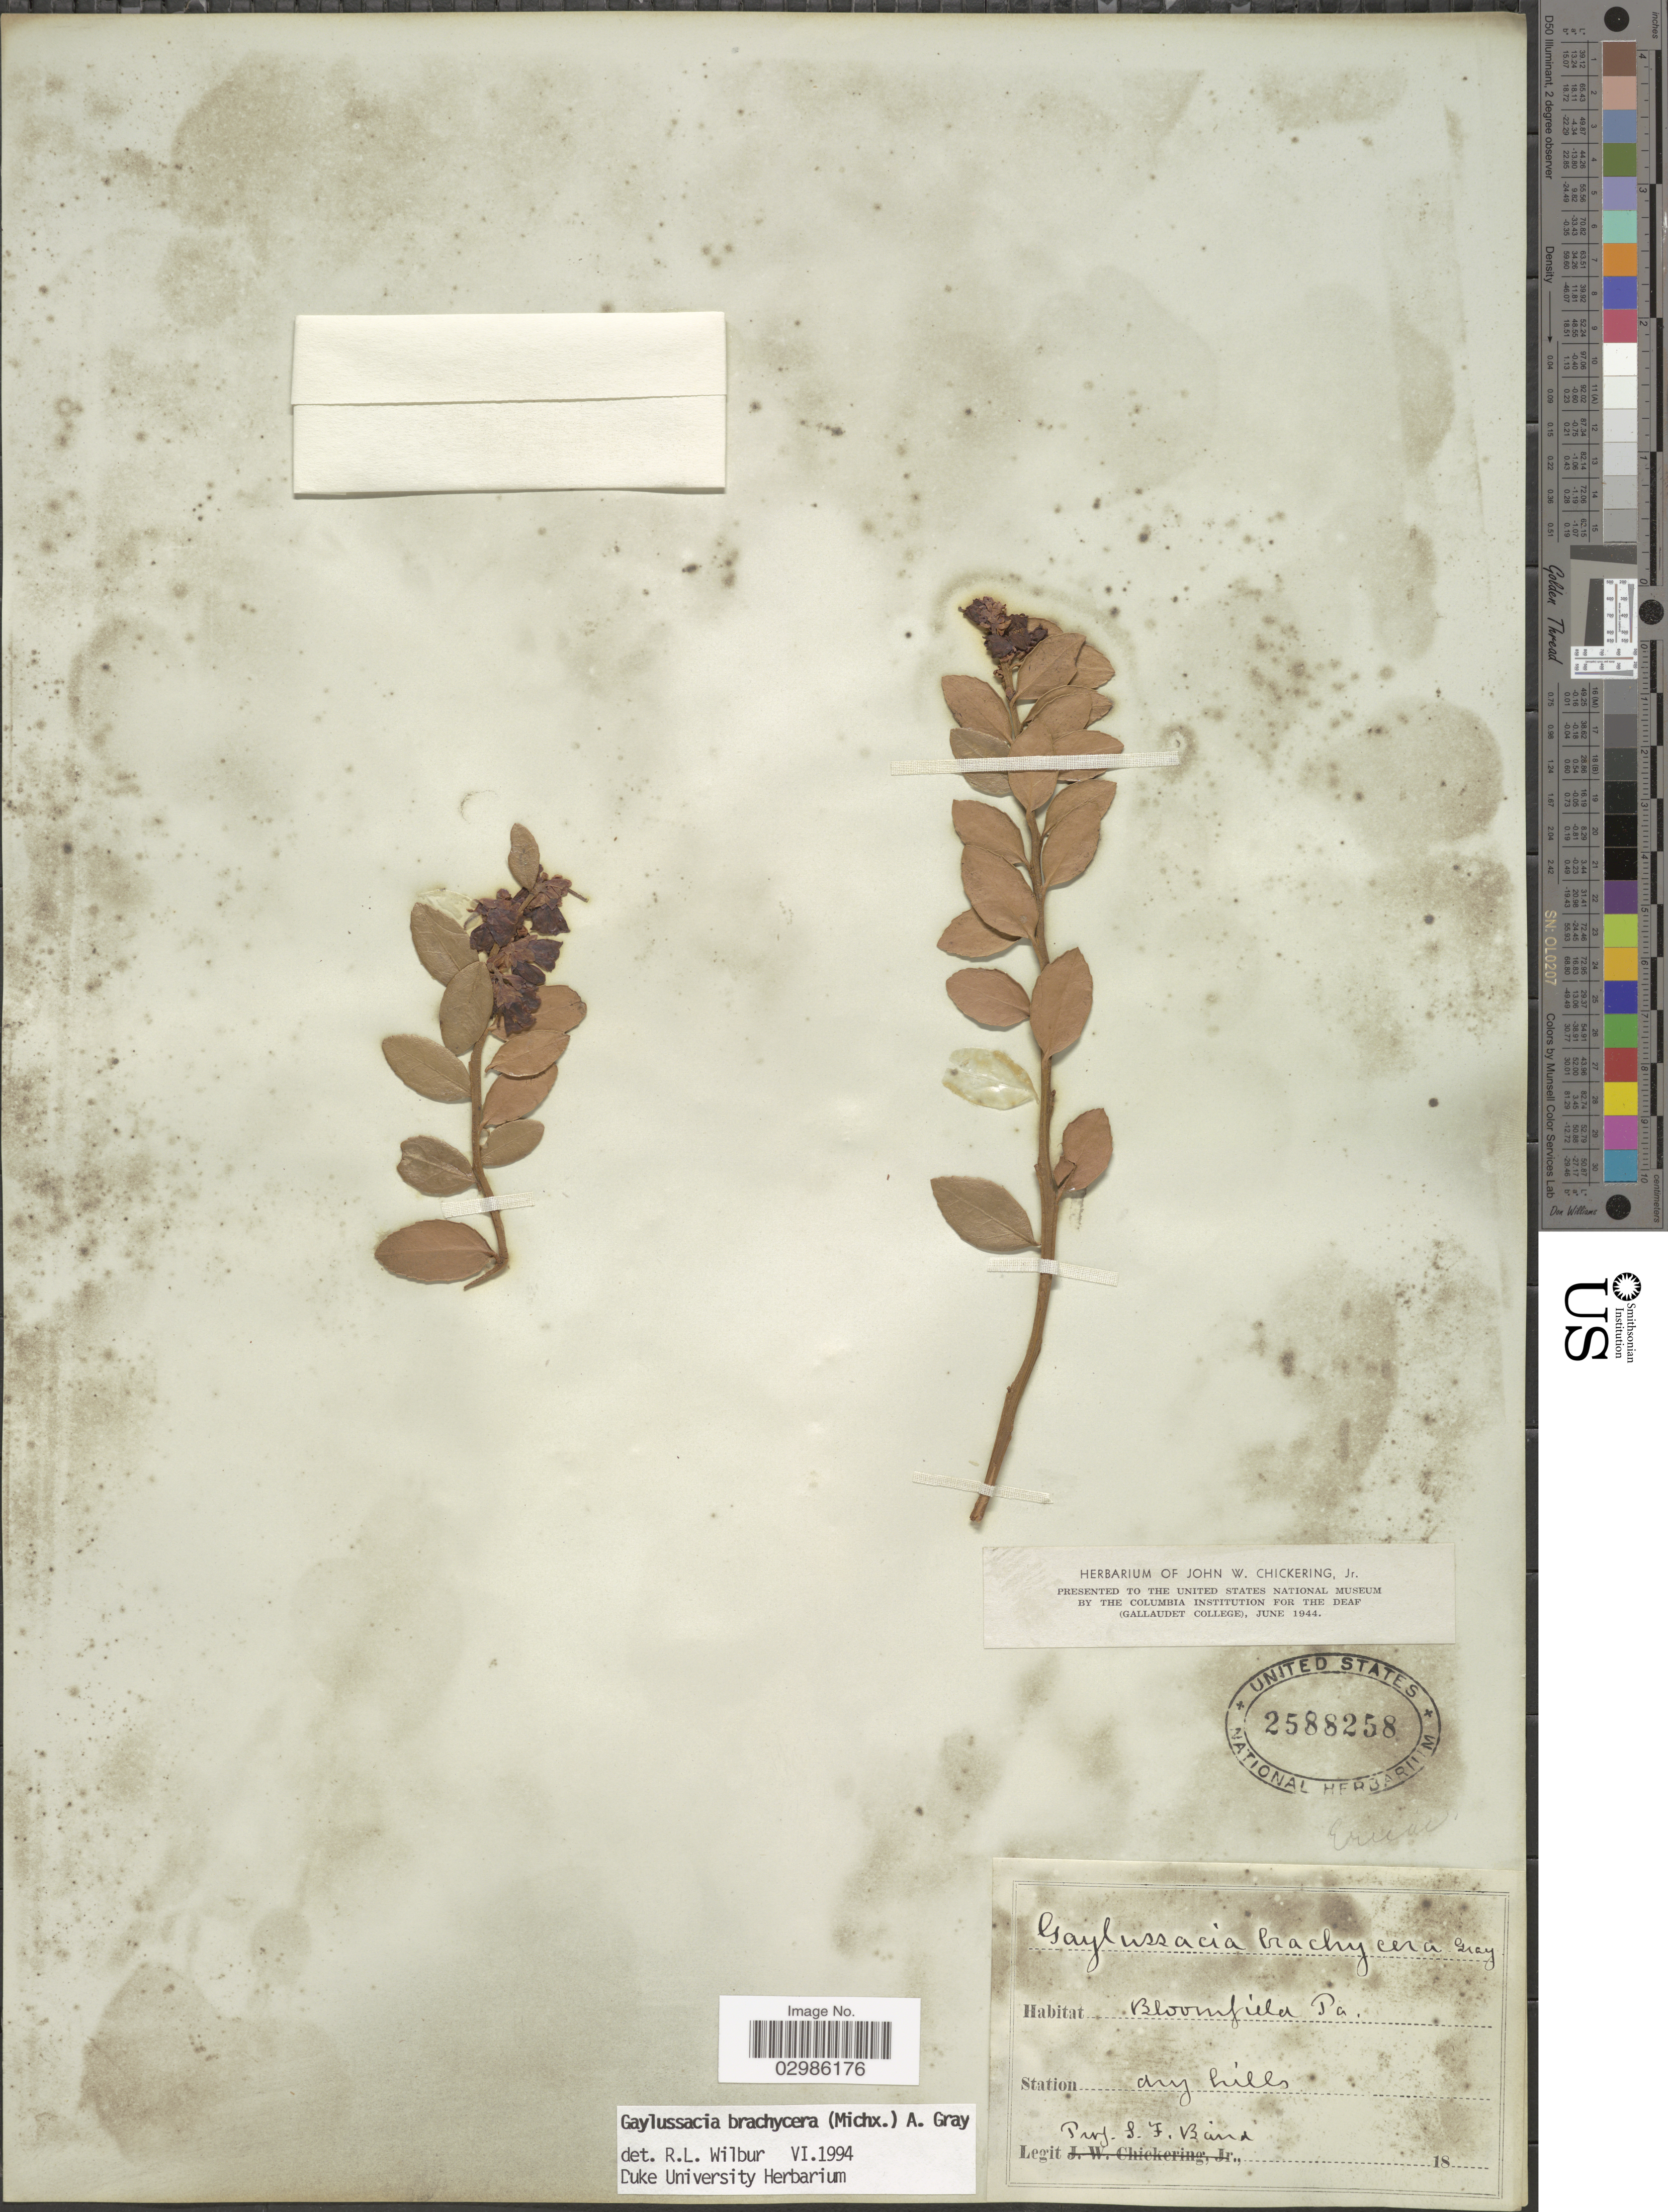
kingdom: Plantae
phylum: Tracheophyta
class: Magnoliopsida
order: Ericales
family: Ericaceae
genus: Gaylussacia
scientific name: Gaylussacia brachycera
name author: (Michx.) Torr. & A. Gray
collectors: S. Baird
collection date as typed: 18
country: United States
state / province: Pennsylvania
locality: Bloomfield.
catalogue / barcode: US 2588258